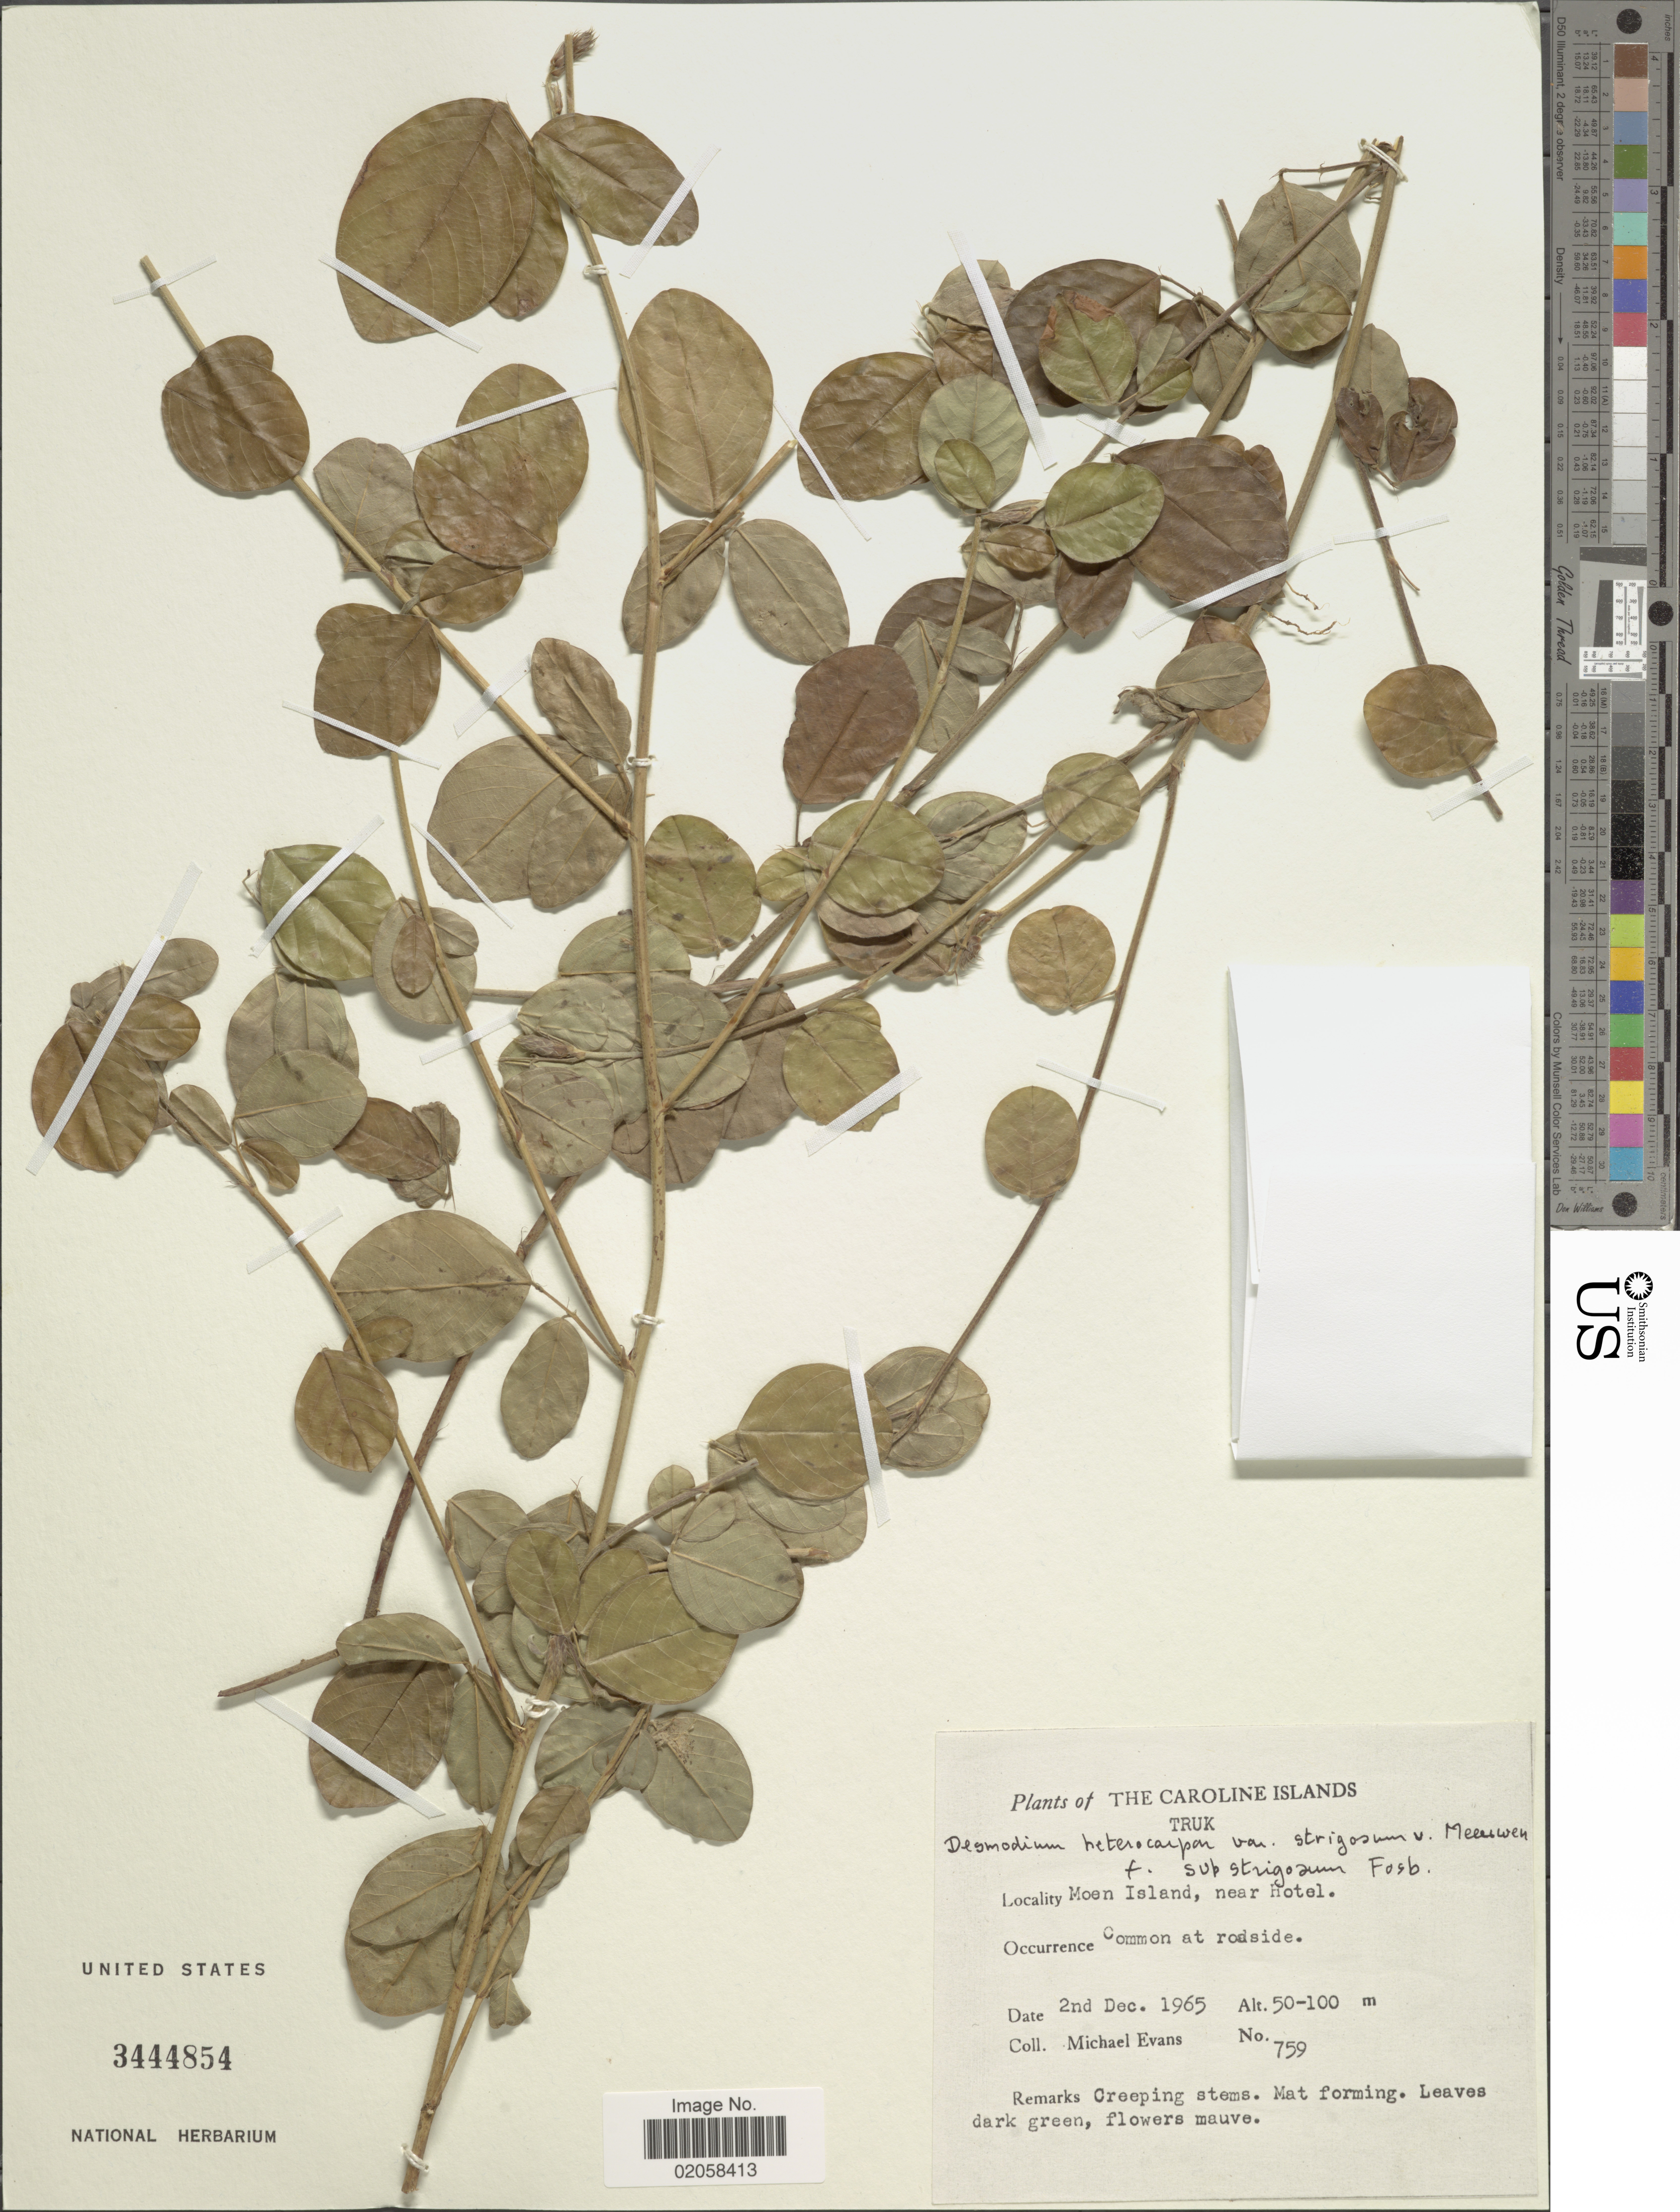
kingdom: Plantae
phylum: Tracheophyta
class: Magnoliopsida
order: Fabales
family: Fabaceae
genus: Grona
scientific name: Grona heterocarpos var. strigosa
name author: (Meeuwen) H. Ohashi & K. Ohashi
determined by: Strong, Mark T., (BOT), Smithsonian Institution - National Museum of Natural History (UNITED STATES)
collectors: M. Evans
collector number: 759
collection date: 1965-12-02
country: Micronesia, Federated States of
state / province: Truk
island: Moen [Wono]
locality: The Caroline Islands, Truk, Moen Island, near hotel, common at roadside.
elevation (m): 50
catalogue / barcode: US 3444854